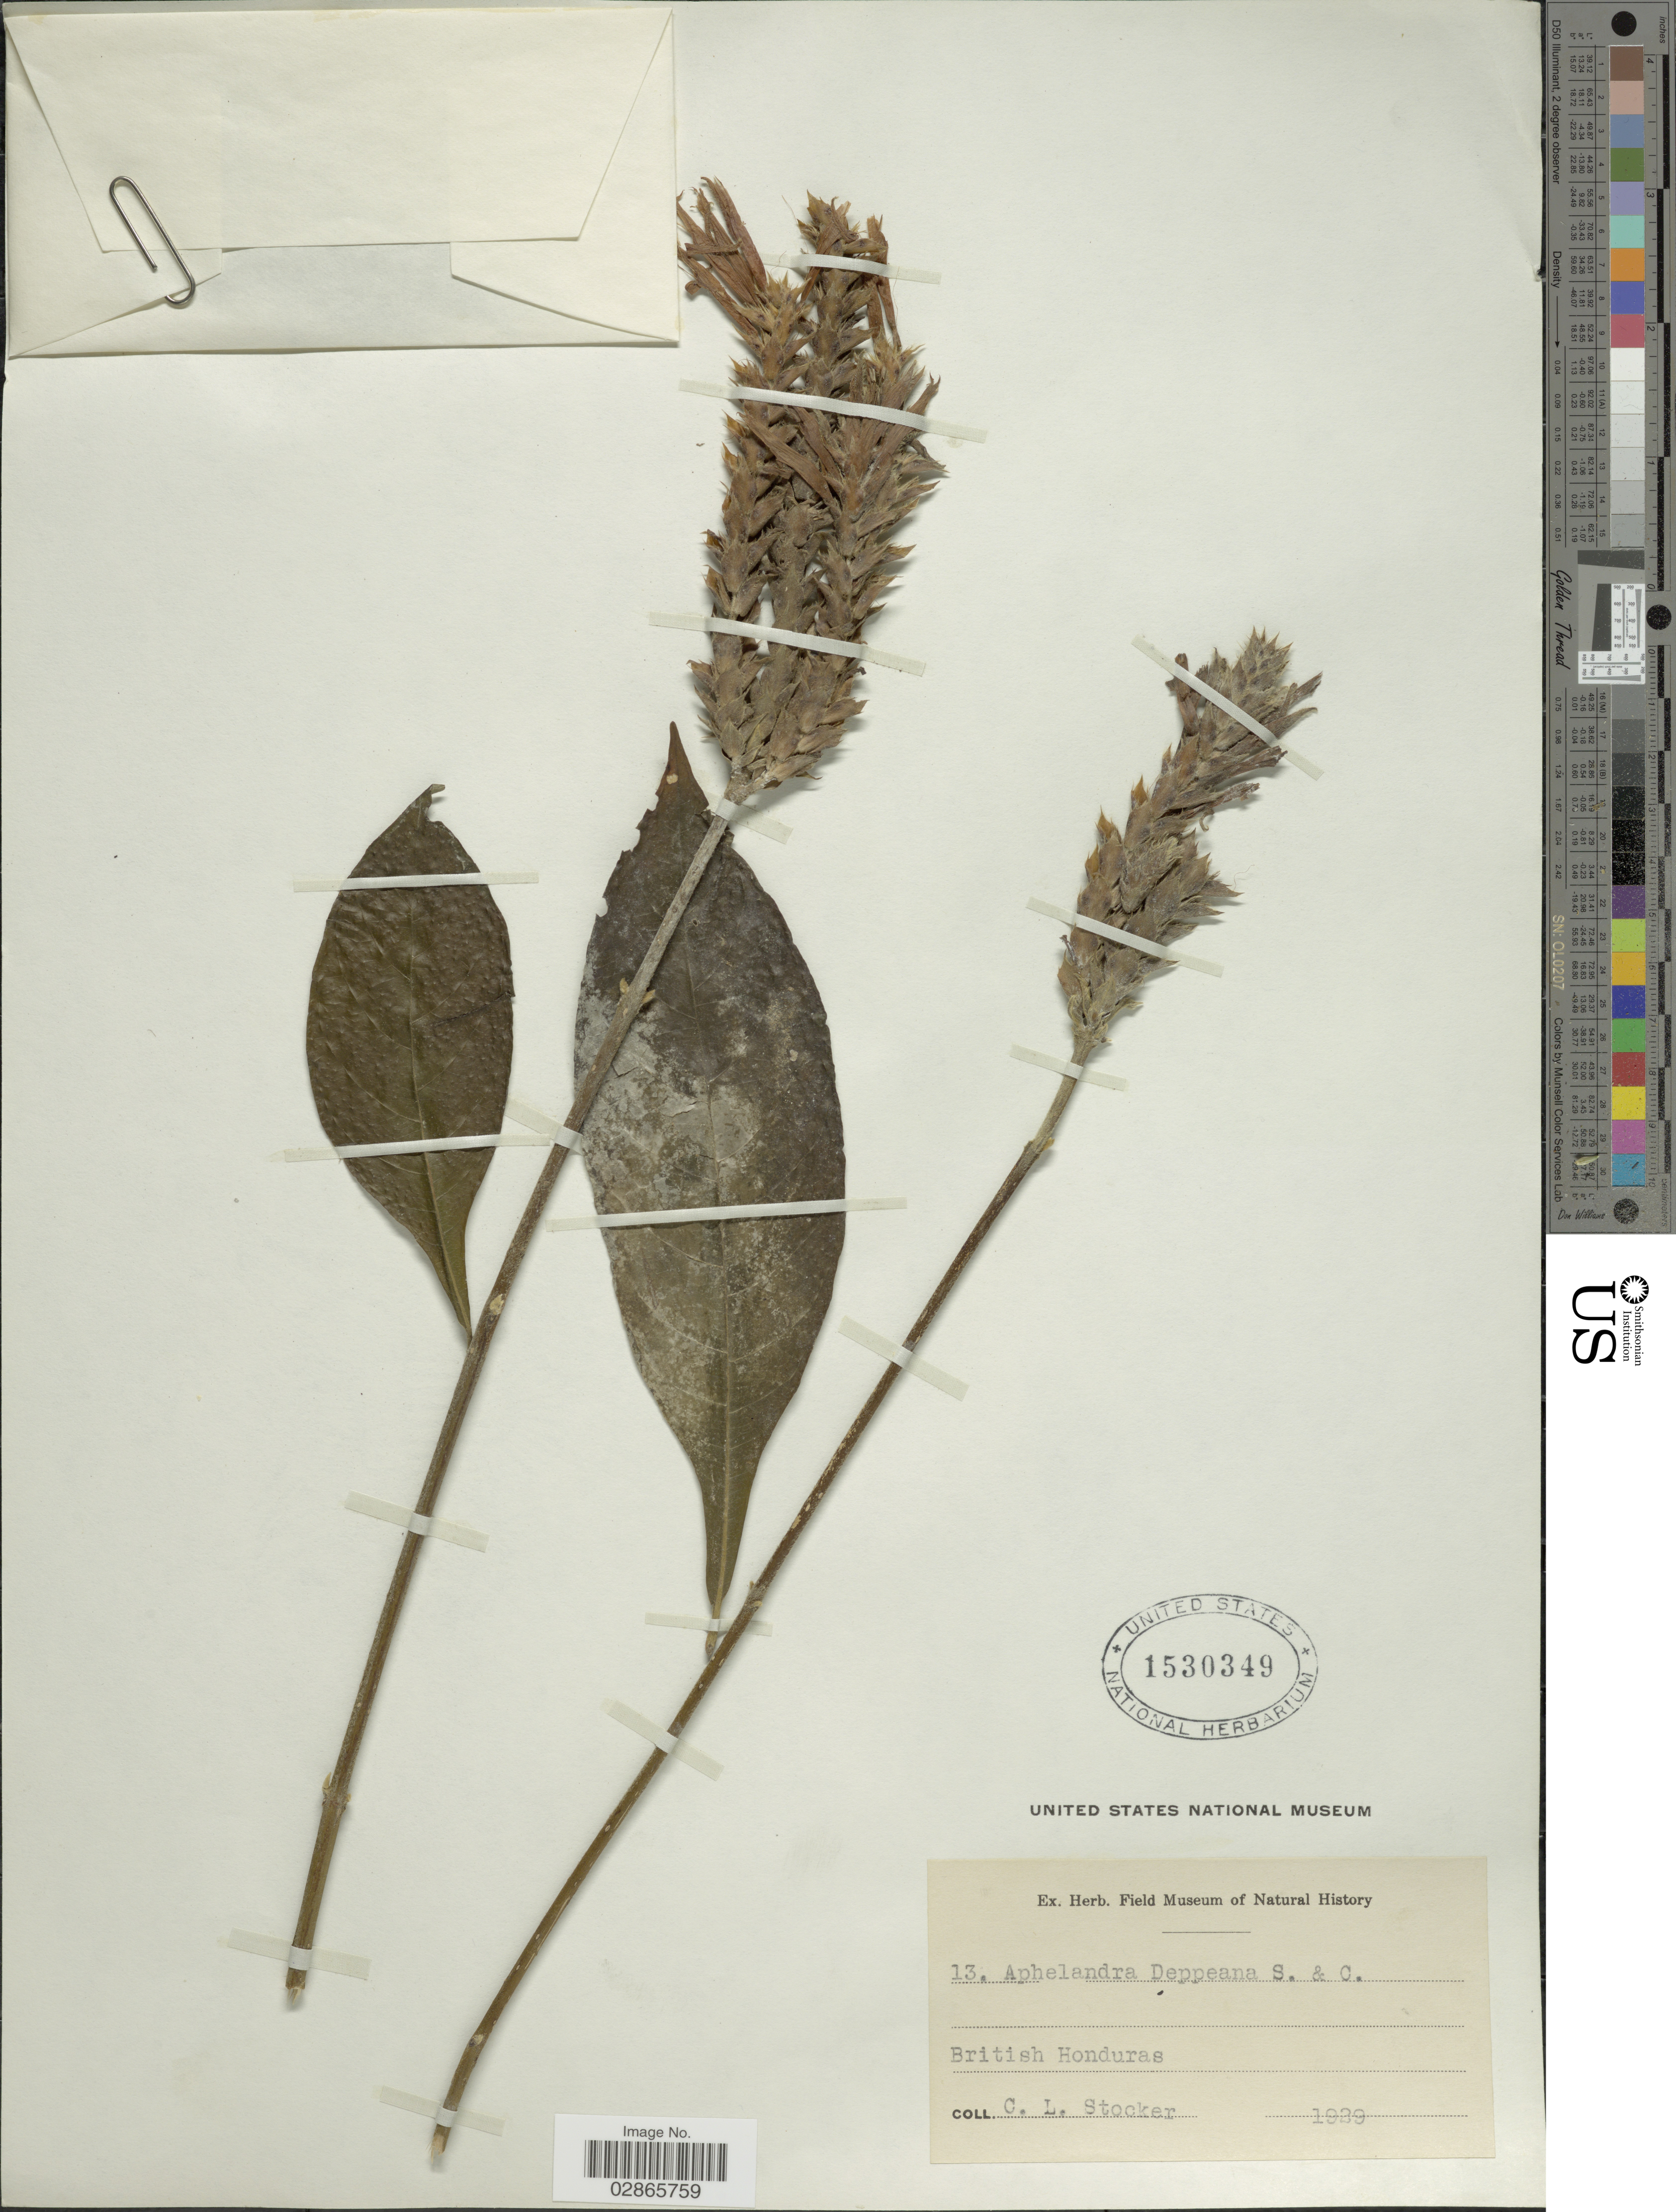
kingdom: Plantae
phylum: Tracheophyta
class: Magnoliopsida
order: Lamiales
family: Acanthaceae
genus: Aphelandra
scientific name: Aphelandra deppeana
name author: Schltdl. & Cham.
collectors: C. Stocker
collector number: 13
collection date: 1939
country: Belize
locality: British Honduras.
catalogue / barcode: US 1530349